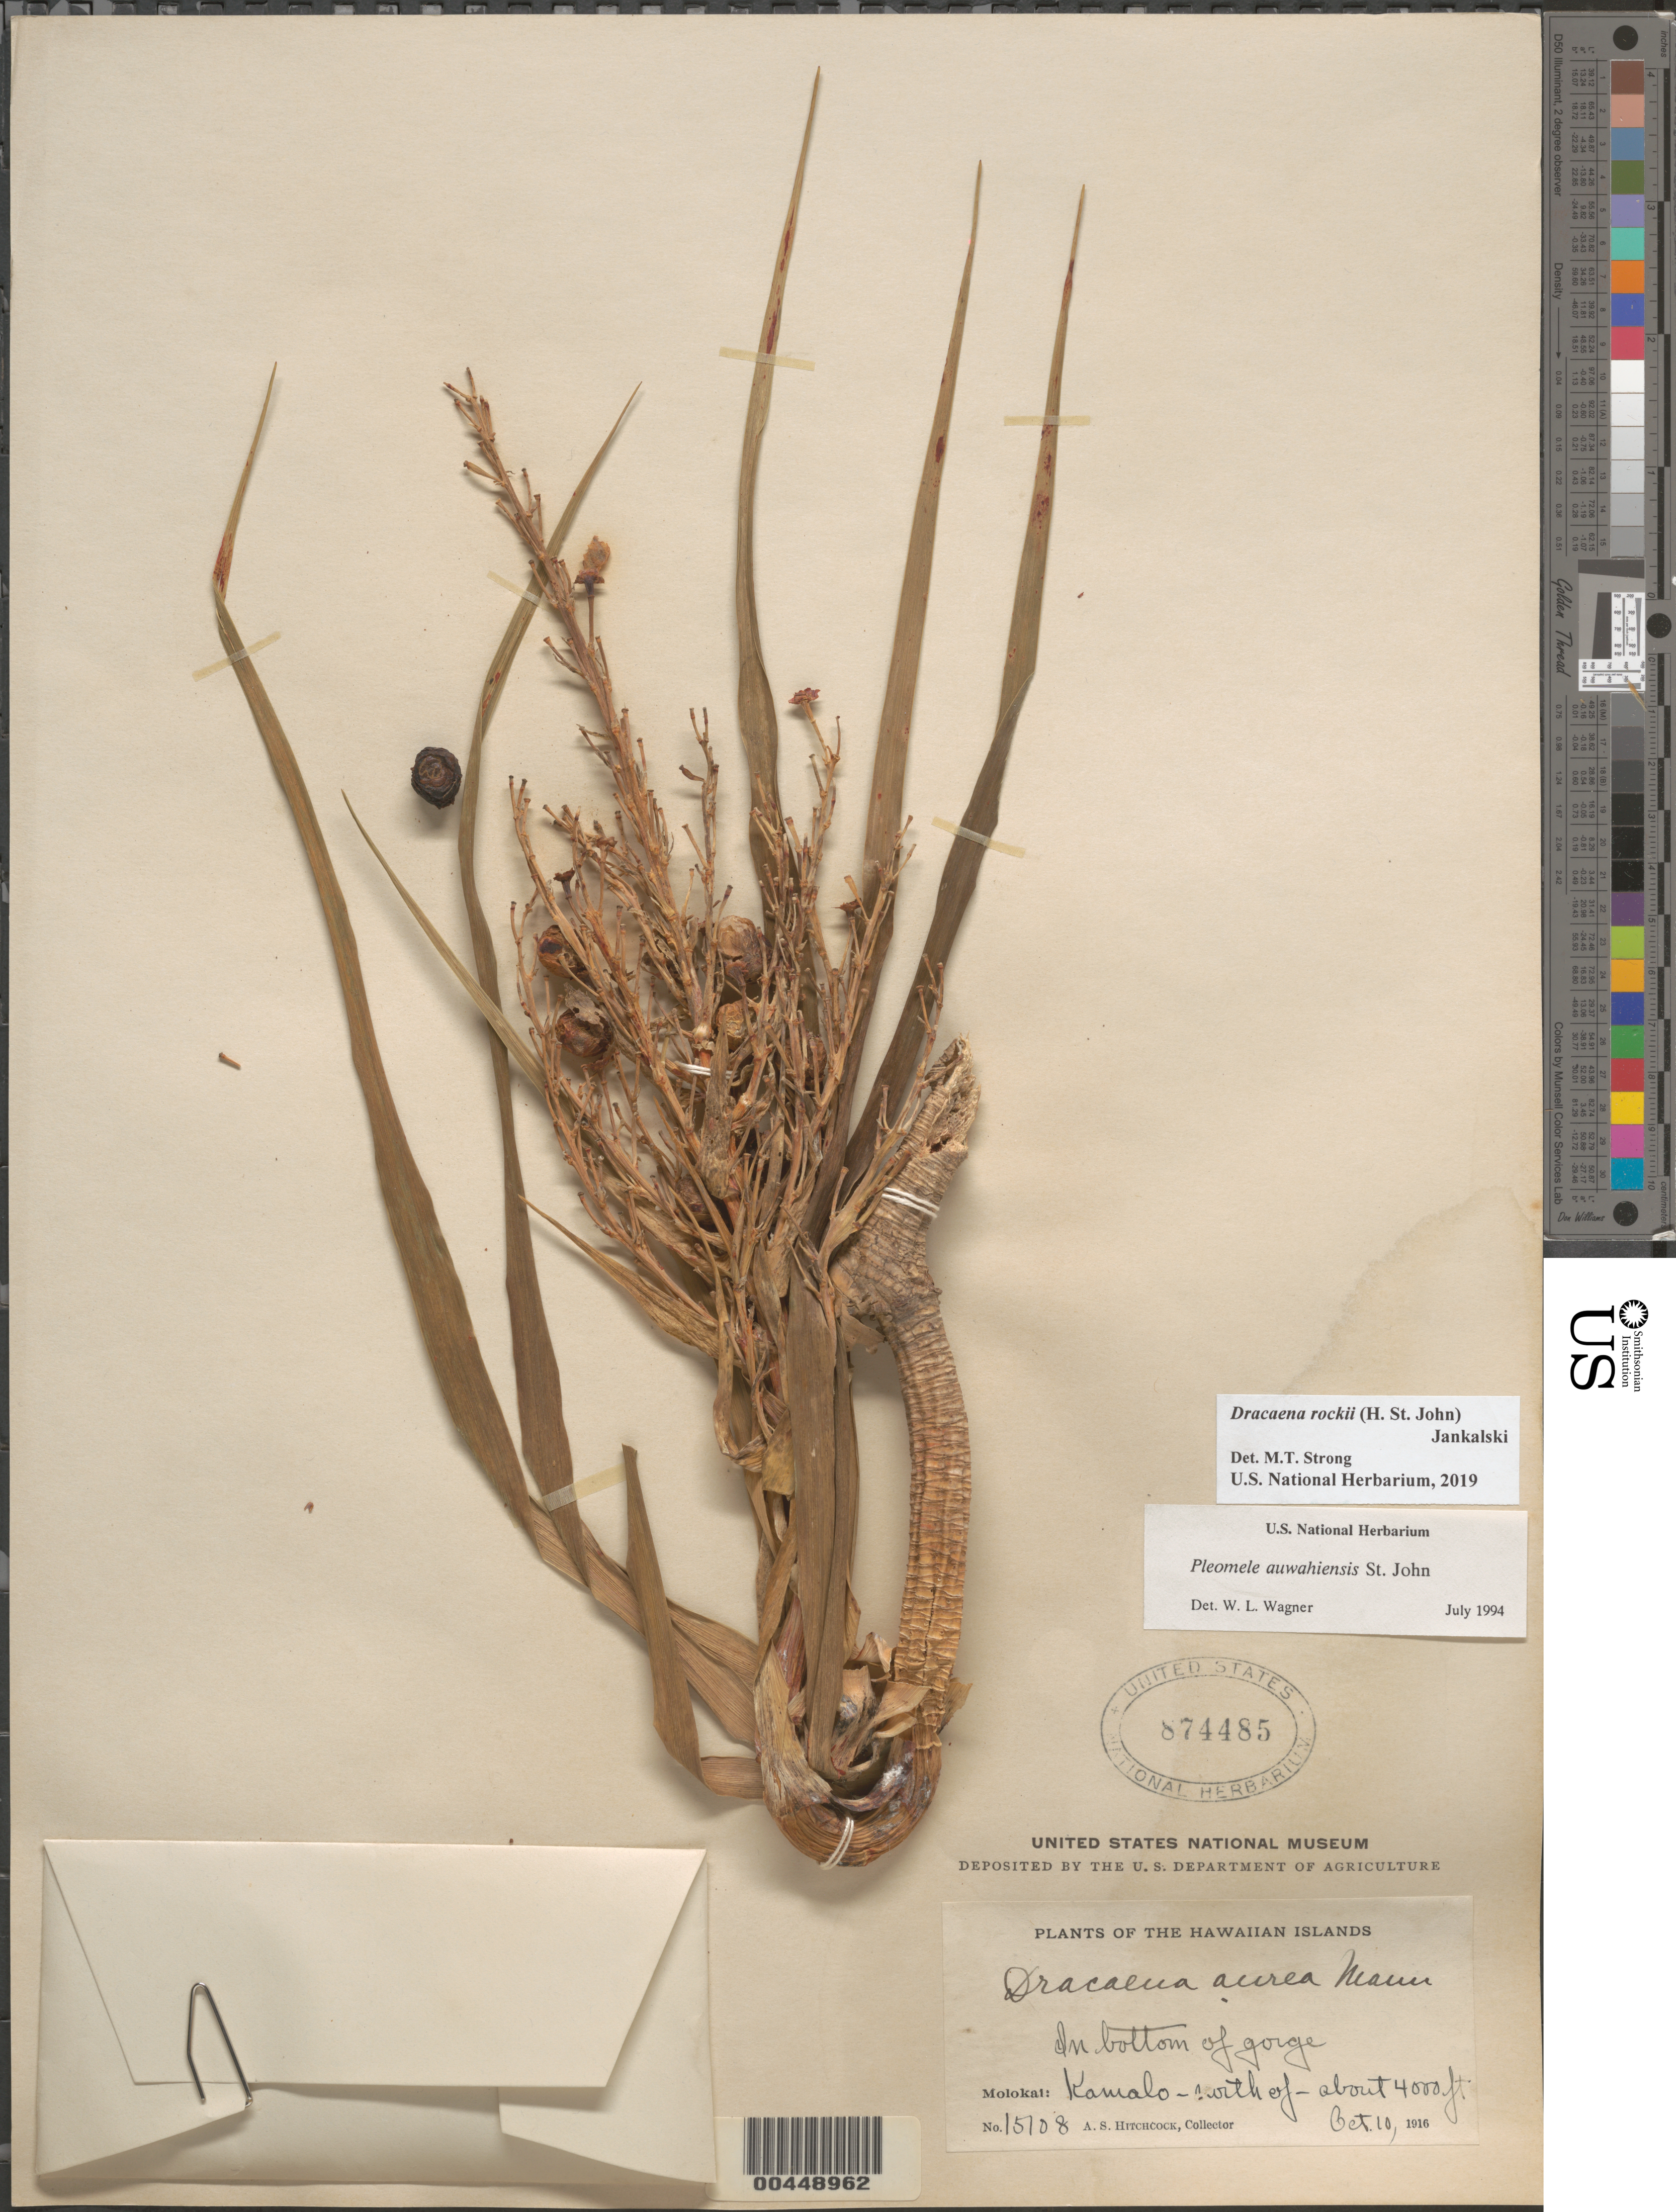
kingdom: Plantae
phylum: Tracheophyta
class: Liliopsida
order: Asparagales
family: Asparagaceae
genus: Dracaena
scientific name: Dracaena rockii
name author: (H. St. John) Jankalski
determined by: Strong, Mark T., (BOT), Smithsonian Institution - National Museum of Natural History (UNITED STATES)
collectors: A. S. Hitchcock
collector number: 15108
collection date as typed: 10 Oct 1916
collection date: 1916-10-10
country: United States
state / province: Hawaii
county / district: Maui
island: Moloka'i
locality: Kamalo-north of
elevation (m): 1219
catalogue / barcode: US 874485